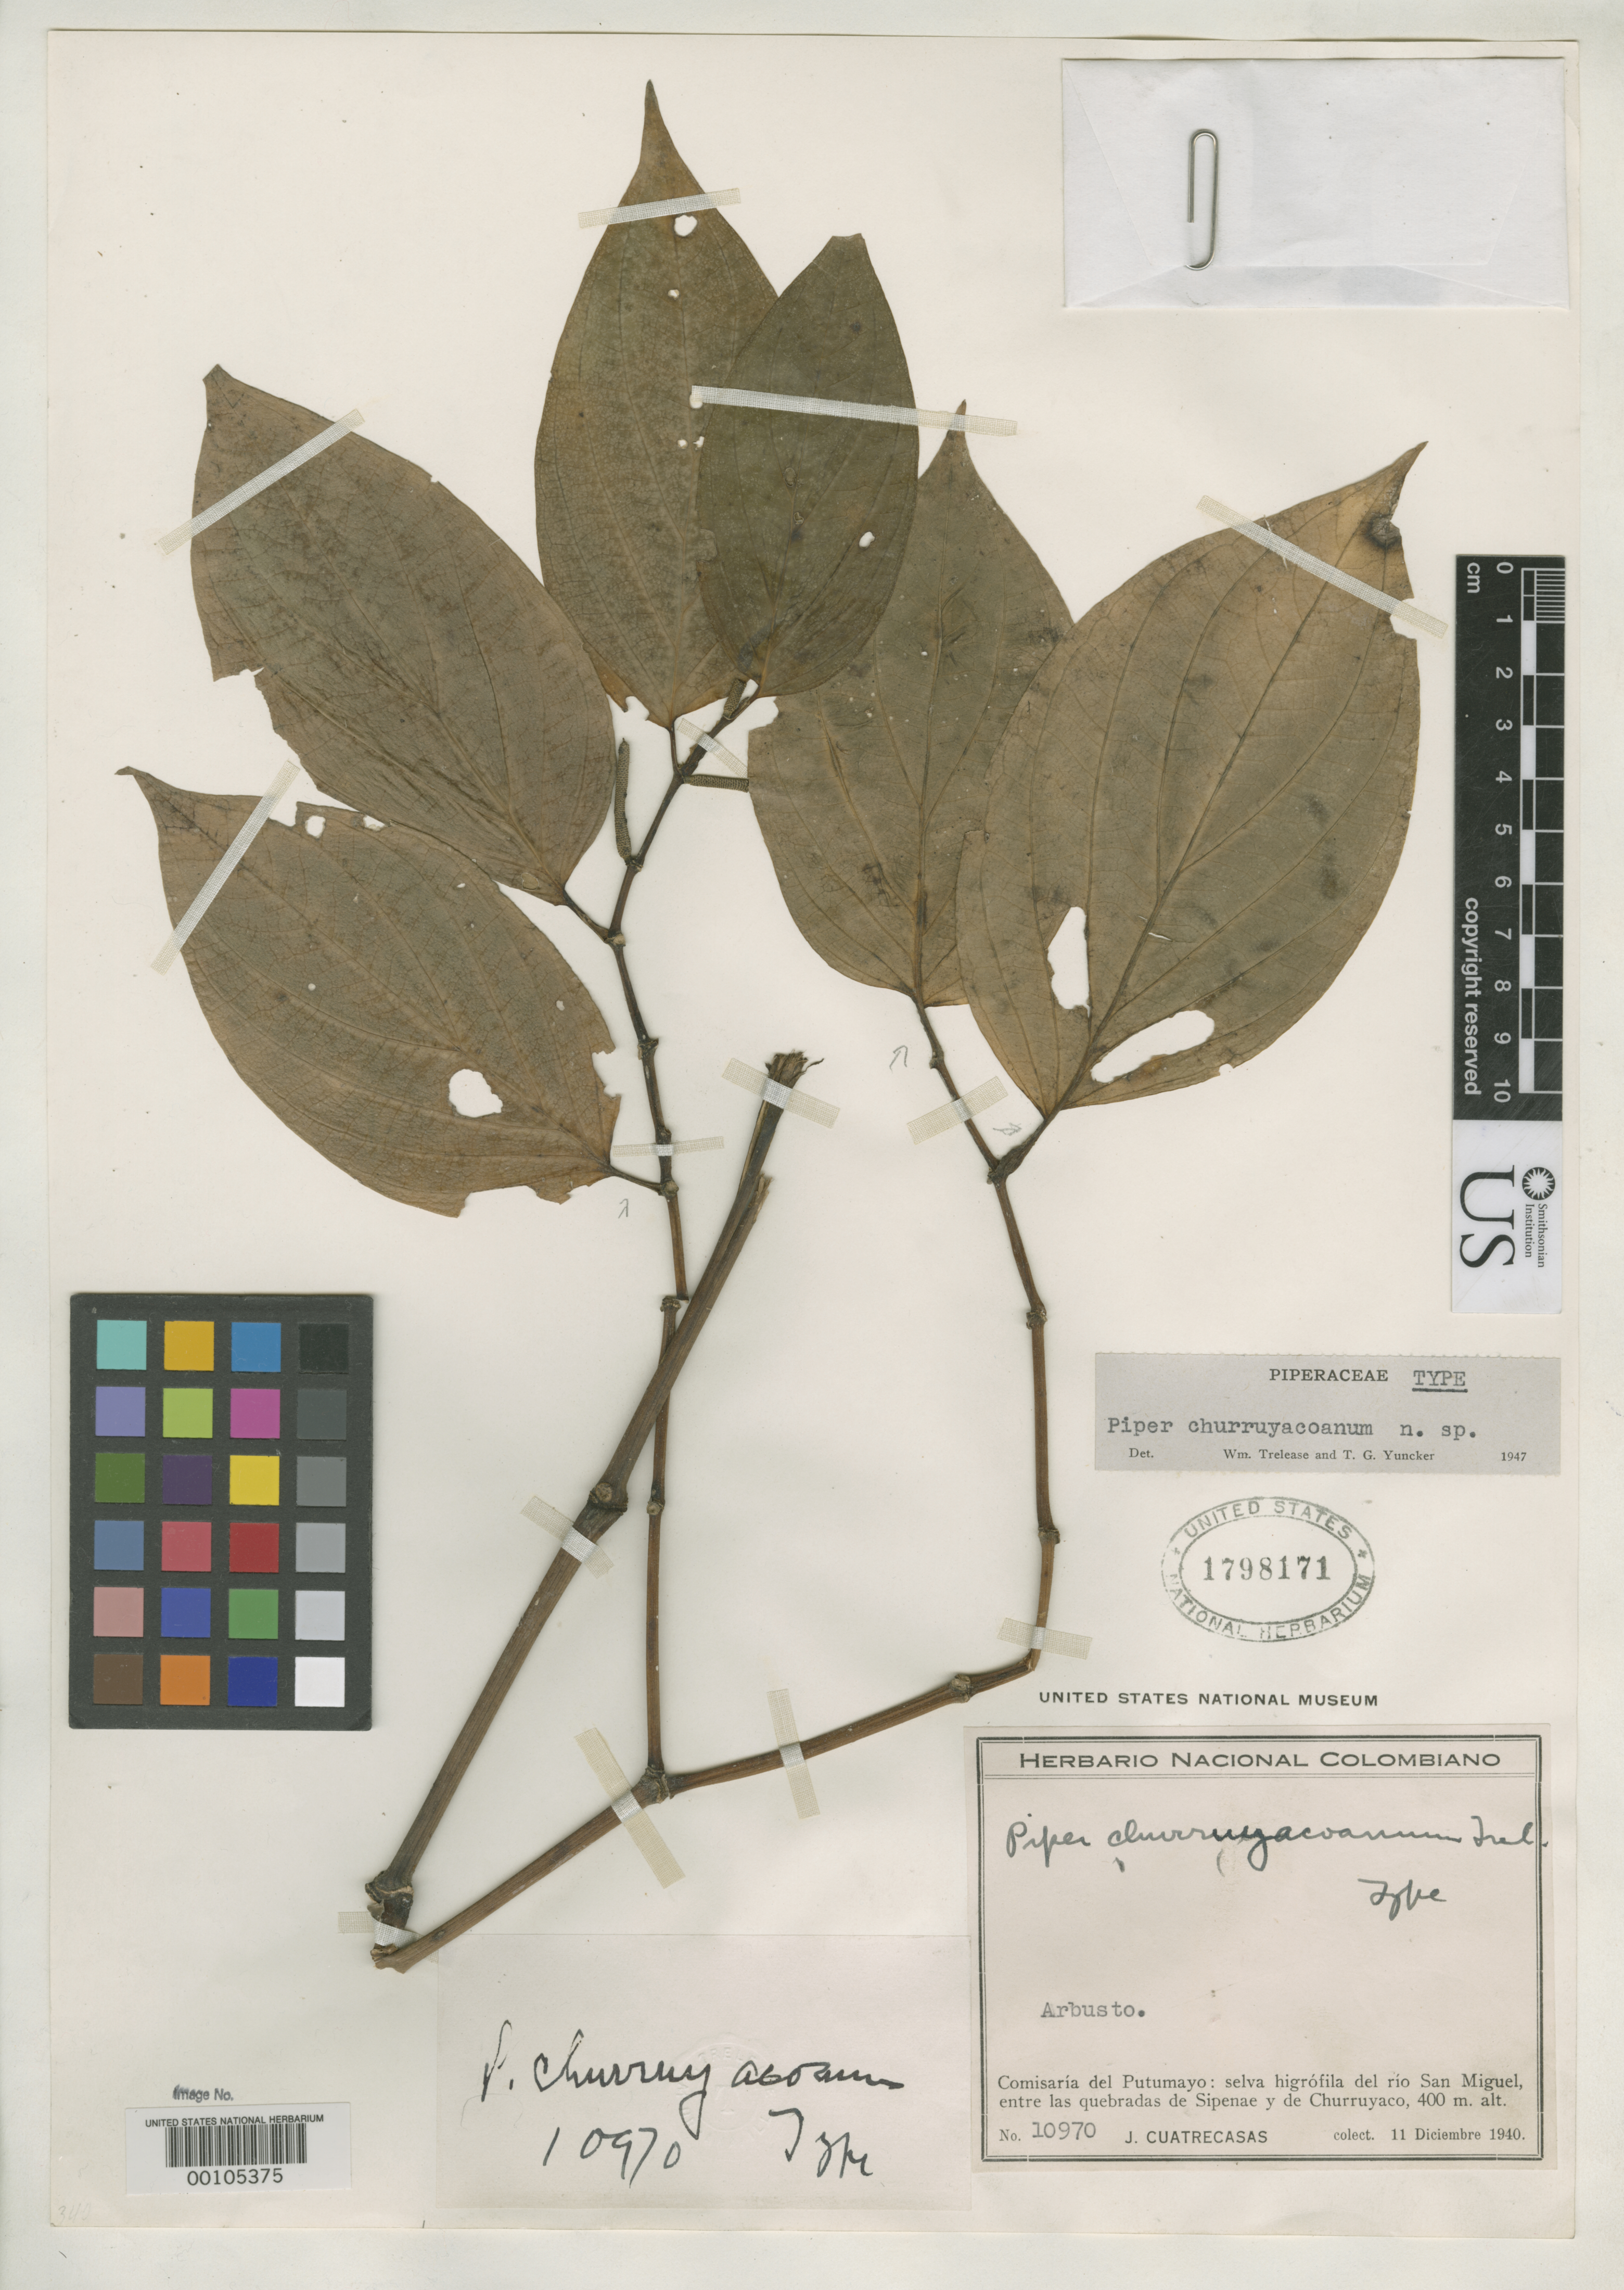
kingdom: Plantae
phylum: Tracheophyta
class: Magnoliopsida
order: Piperales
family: Piperaceae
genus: Piper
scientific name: Piper churruyacoanum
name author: Trel. & Yunck.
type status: Holotype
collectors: J. Cuatrecasas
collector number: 10970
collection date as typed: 11 Dec 1940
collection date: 1940-12-11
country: Colombia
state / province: Putumayo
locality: Rio Sal Miguel.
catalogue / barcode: US 1798171